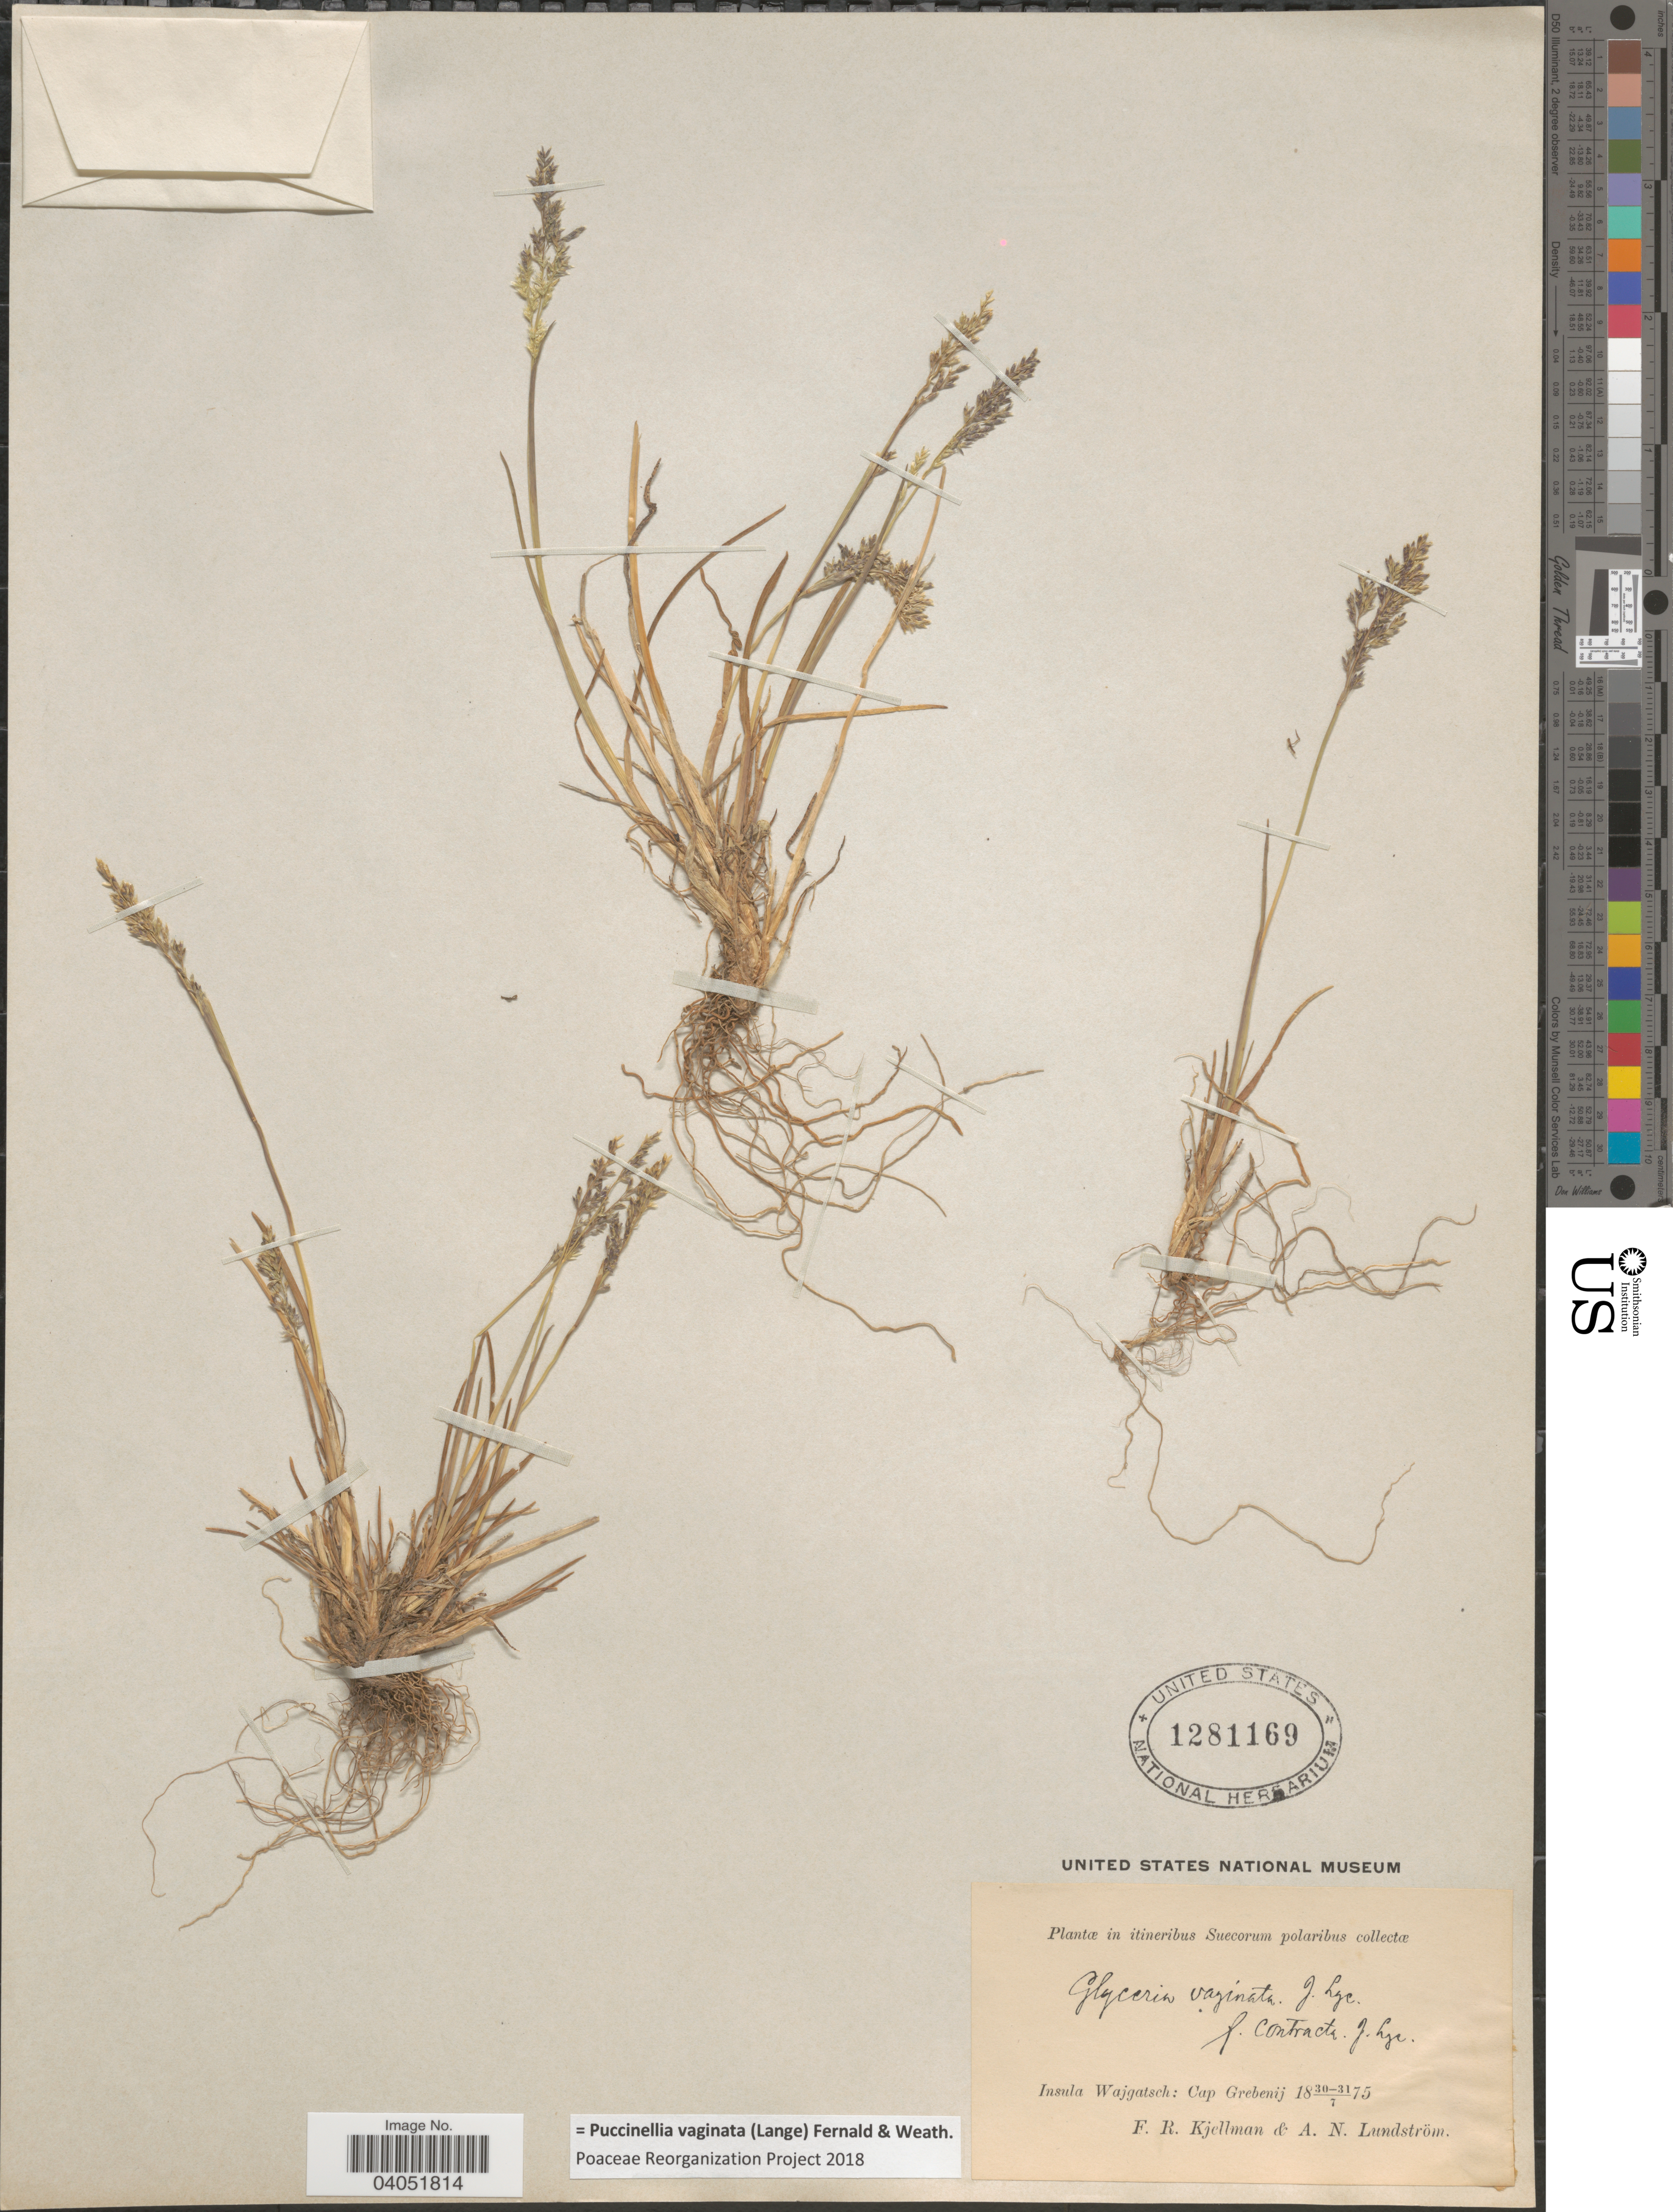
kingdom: Plantae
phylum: Tracheophyta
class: Liliopsida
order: Poales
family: Poaceae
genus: Puccinellia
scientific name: Puccinellia vaginata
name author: (Lange) Fernald & Weath.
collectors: A. N. Lundstrom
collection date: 1875-07-30/1875-07-31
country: Russian Federation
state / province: Arkhangelsk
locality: Itineribus Suecorum polaribus. Insula Wajgatsch: Cap Grebenij.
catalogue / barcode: US 1281169